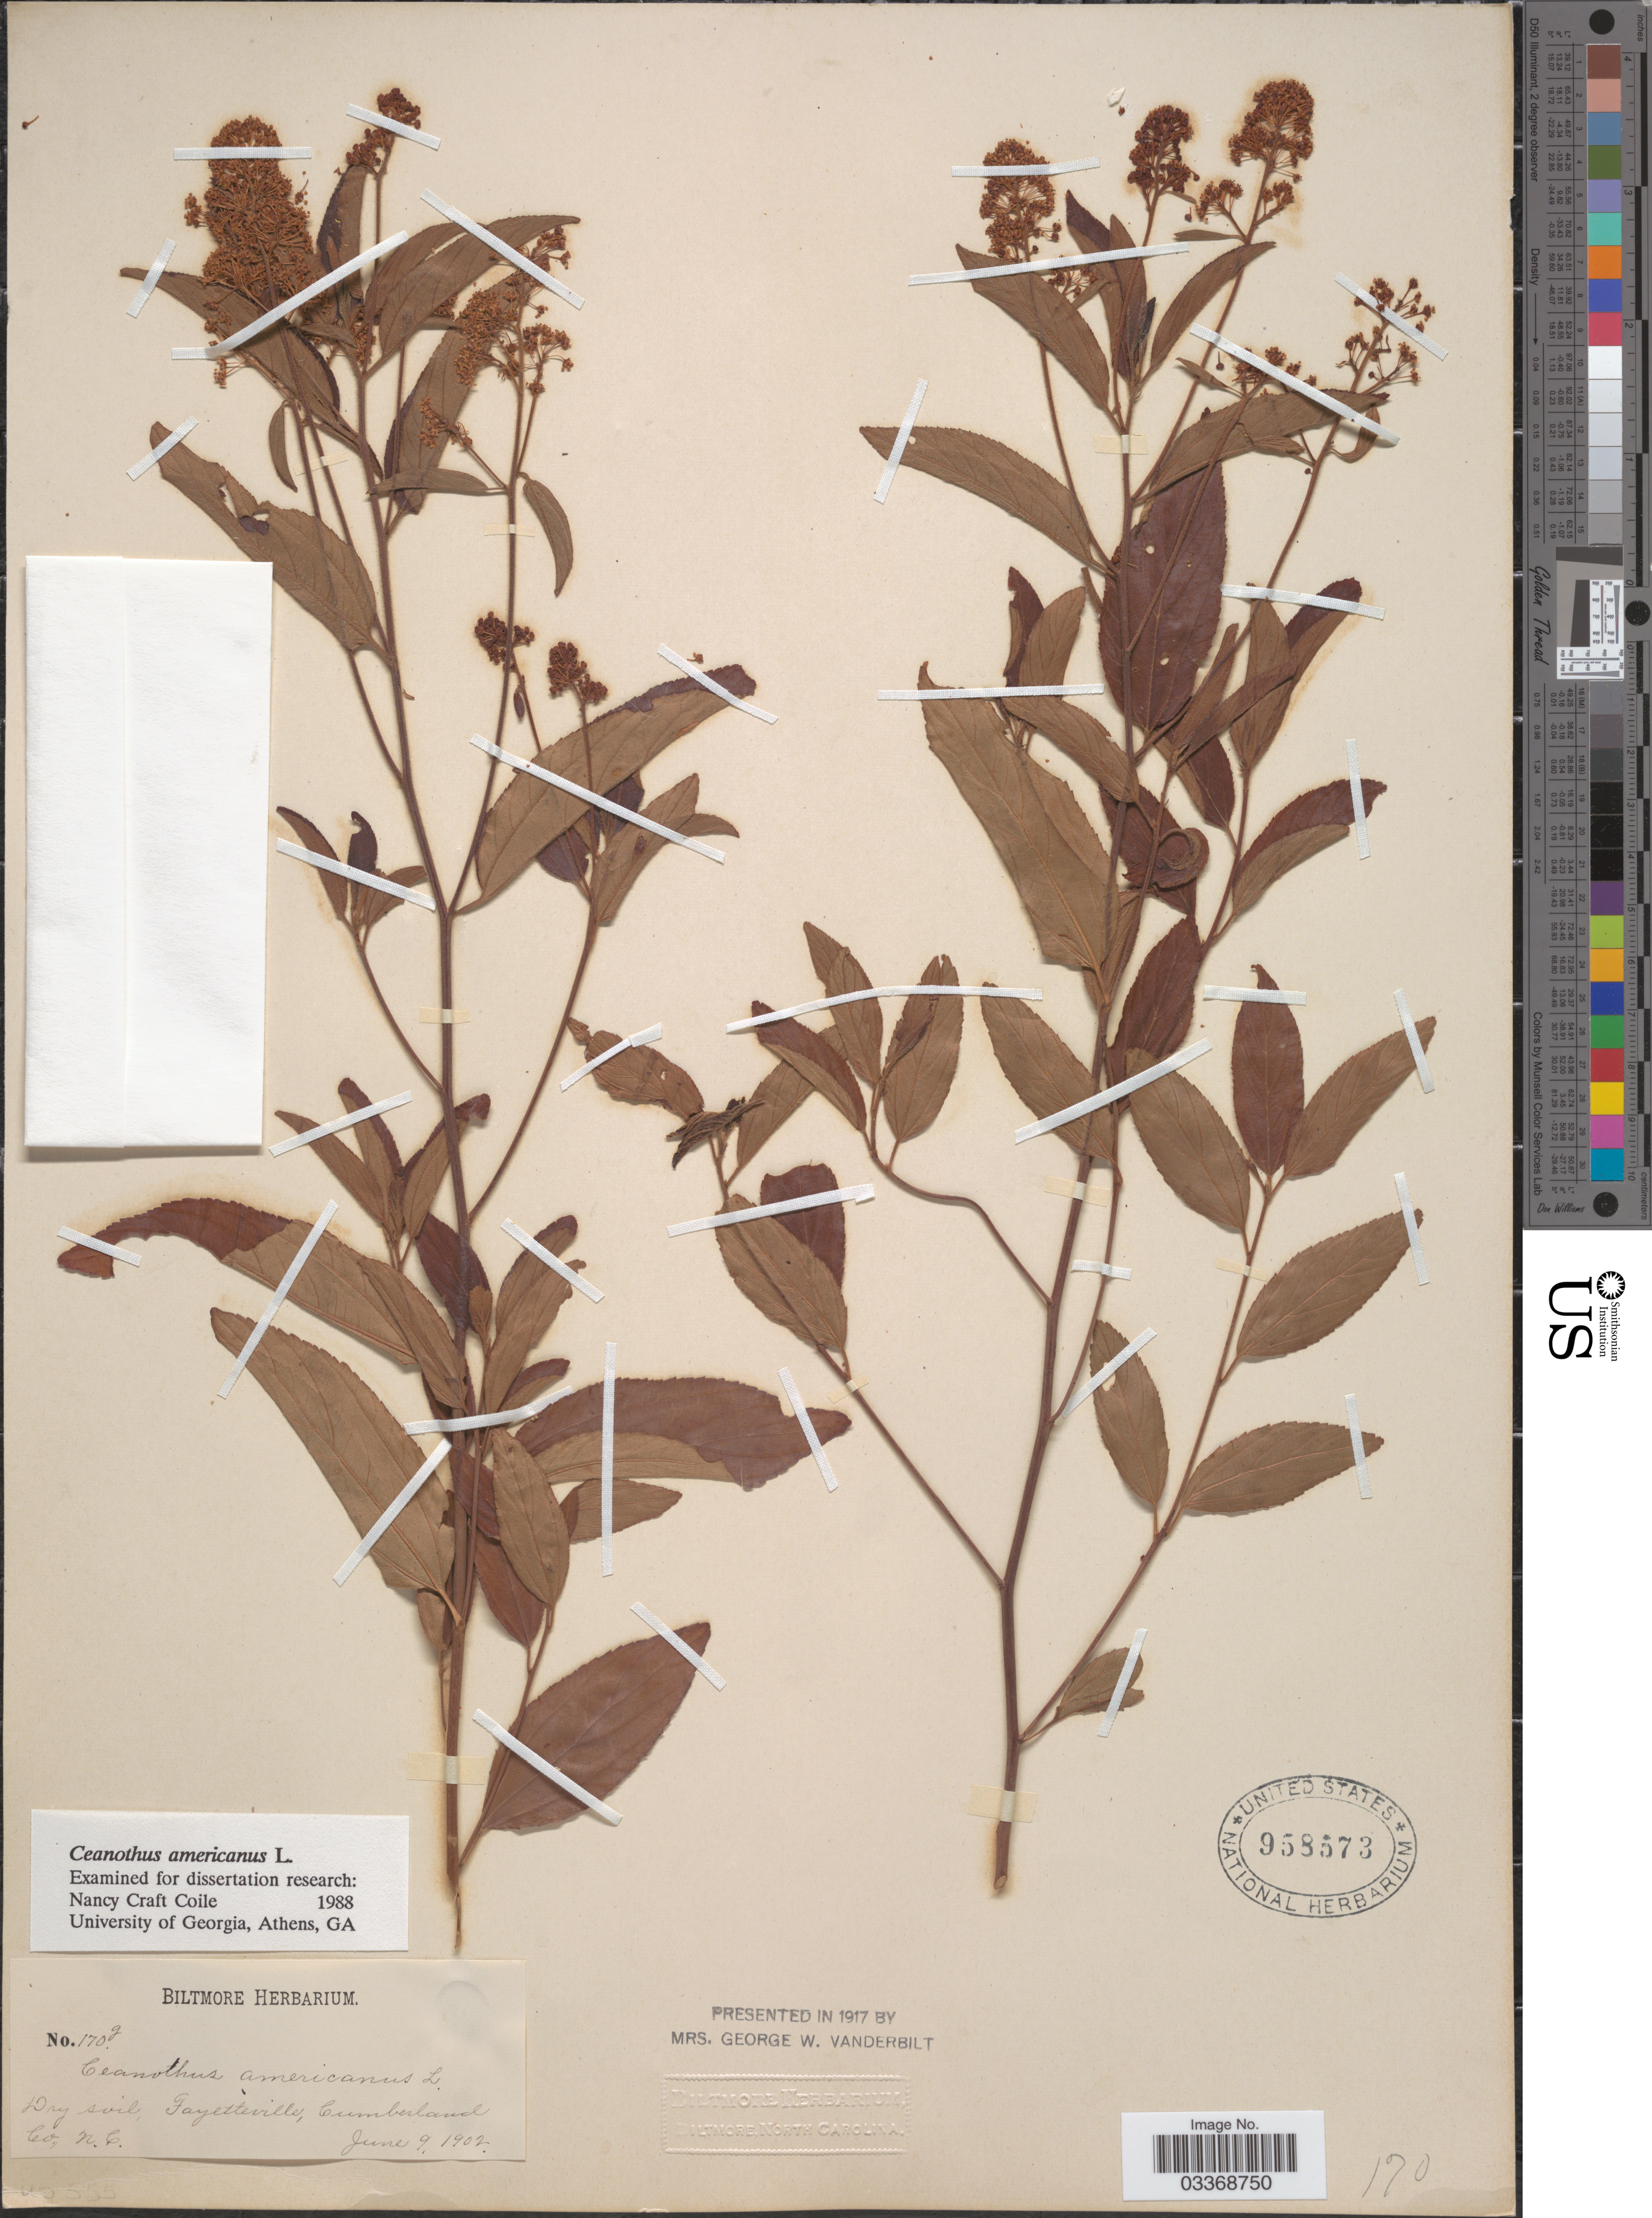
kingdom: Plantae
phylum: Tracheophyta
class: Magnoliopsida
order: Rosales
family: Rhamnaceae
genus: Ceanothus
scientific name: Ceanothus americanus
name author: L.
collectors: ex herb. Biltmore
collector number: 170g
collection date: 1902-06-09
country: United States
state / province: North Carolina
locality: Fayetteville, Cumberland Co.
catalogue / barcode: US 958573